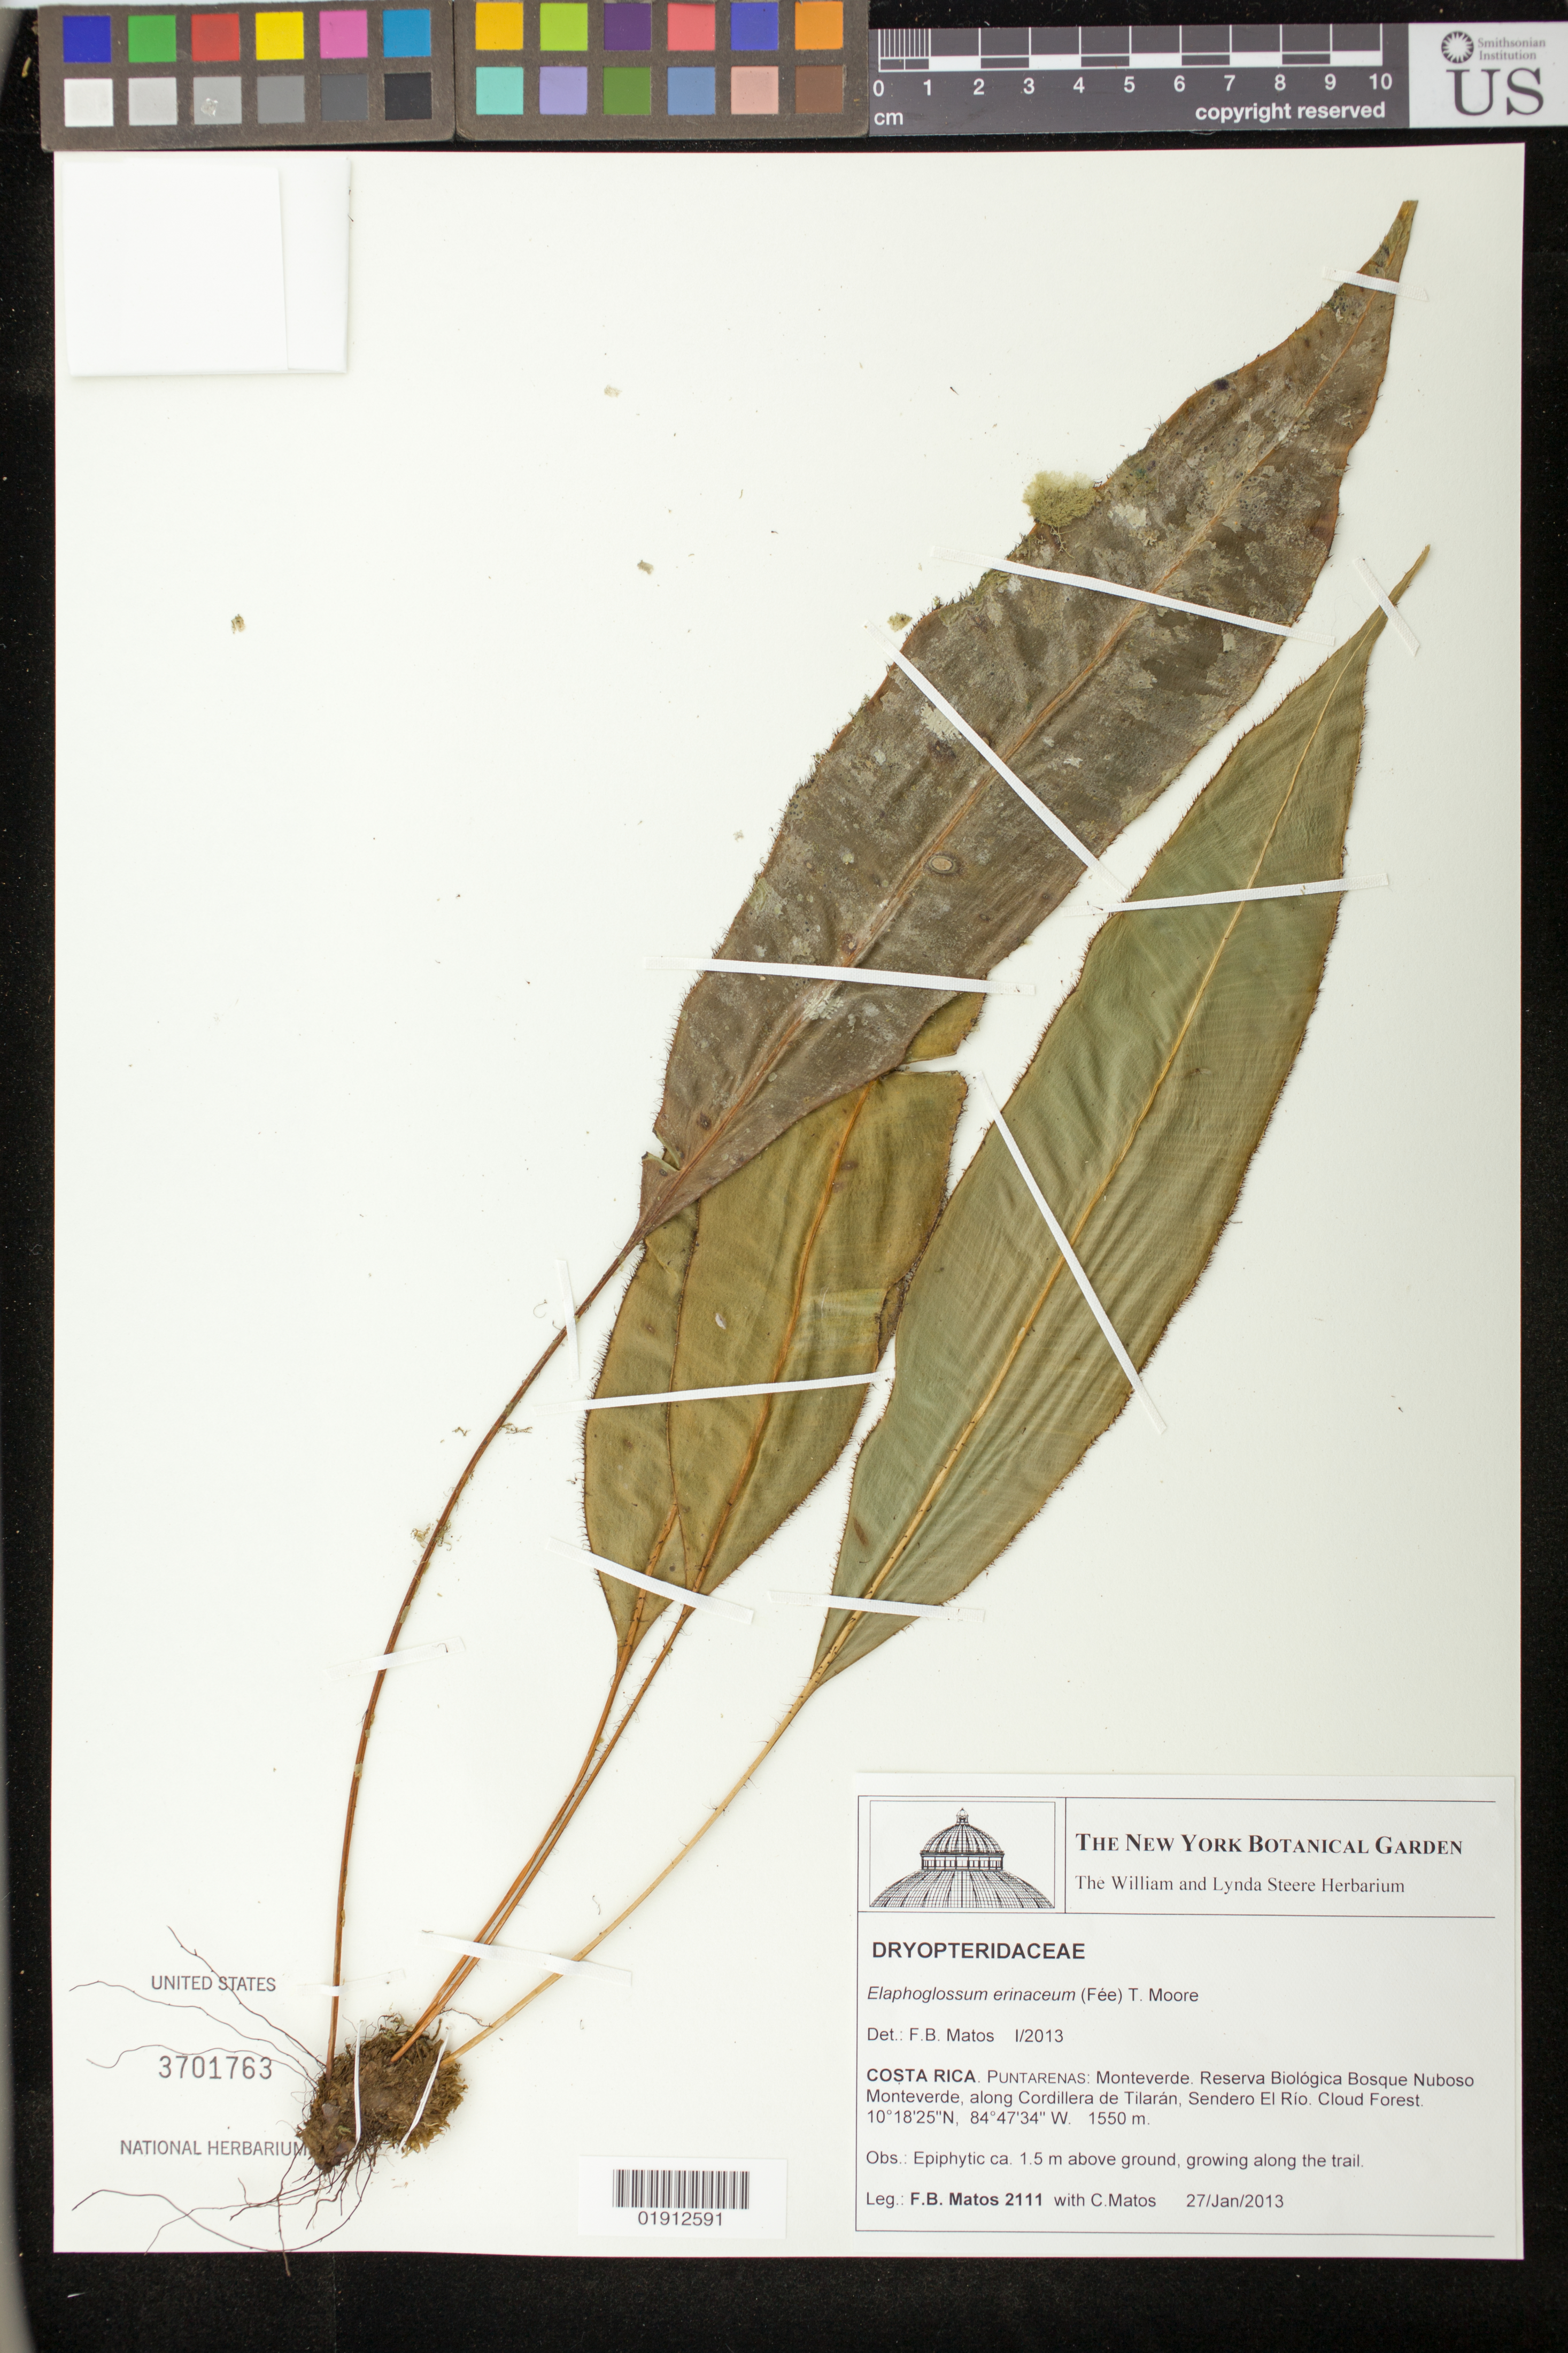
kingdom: Plantae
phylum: Tracheophyta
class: Polypodiopsida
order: Polypodiales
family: Dryopteridaceae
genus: Elaphoglossum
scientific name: Elaphoglossum erinaceum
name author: (Fée) T. Moore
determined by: Matos, F. B.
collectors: F. Matos & C. Matos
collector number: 2111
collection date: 2013-01-27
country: Costa Rica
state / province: Puntarenas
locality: Monteverde. Reserva Biologica Bosque Nuboso Monteverde, along Cordillera de Tilaran, Sendero El Rio.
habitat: Growing along the trail, cloud forest.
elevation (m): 1550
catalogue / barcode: US 3701763